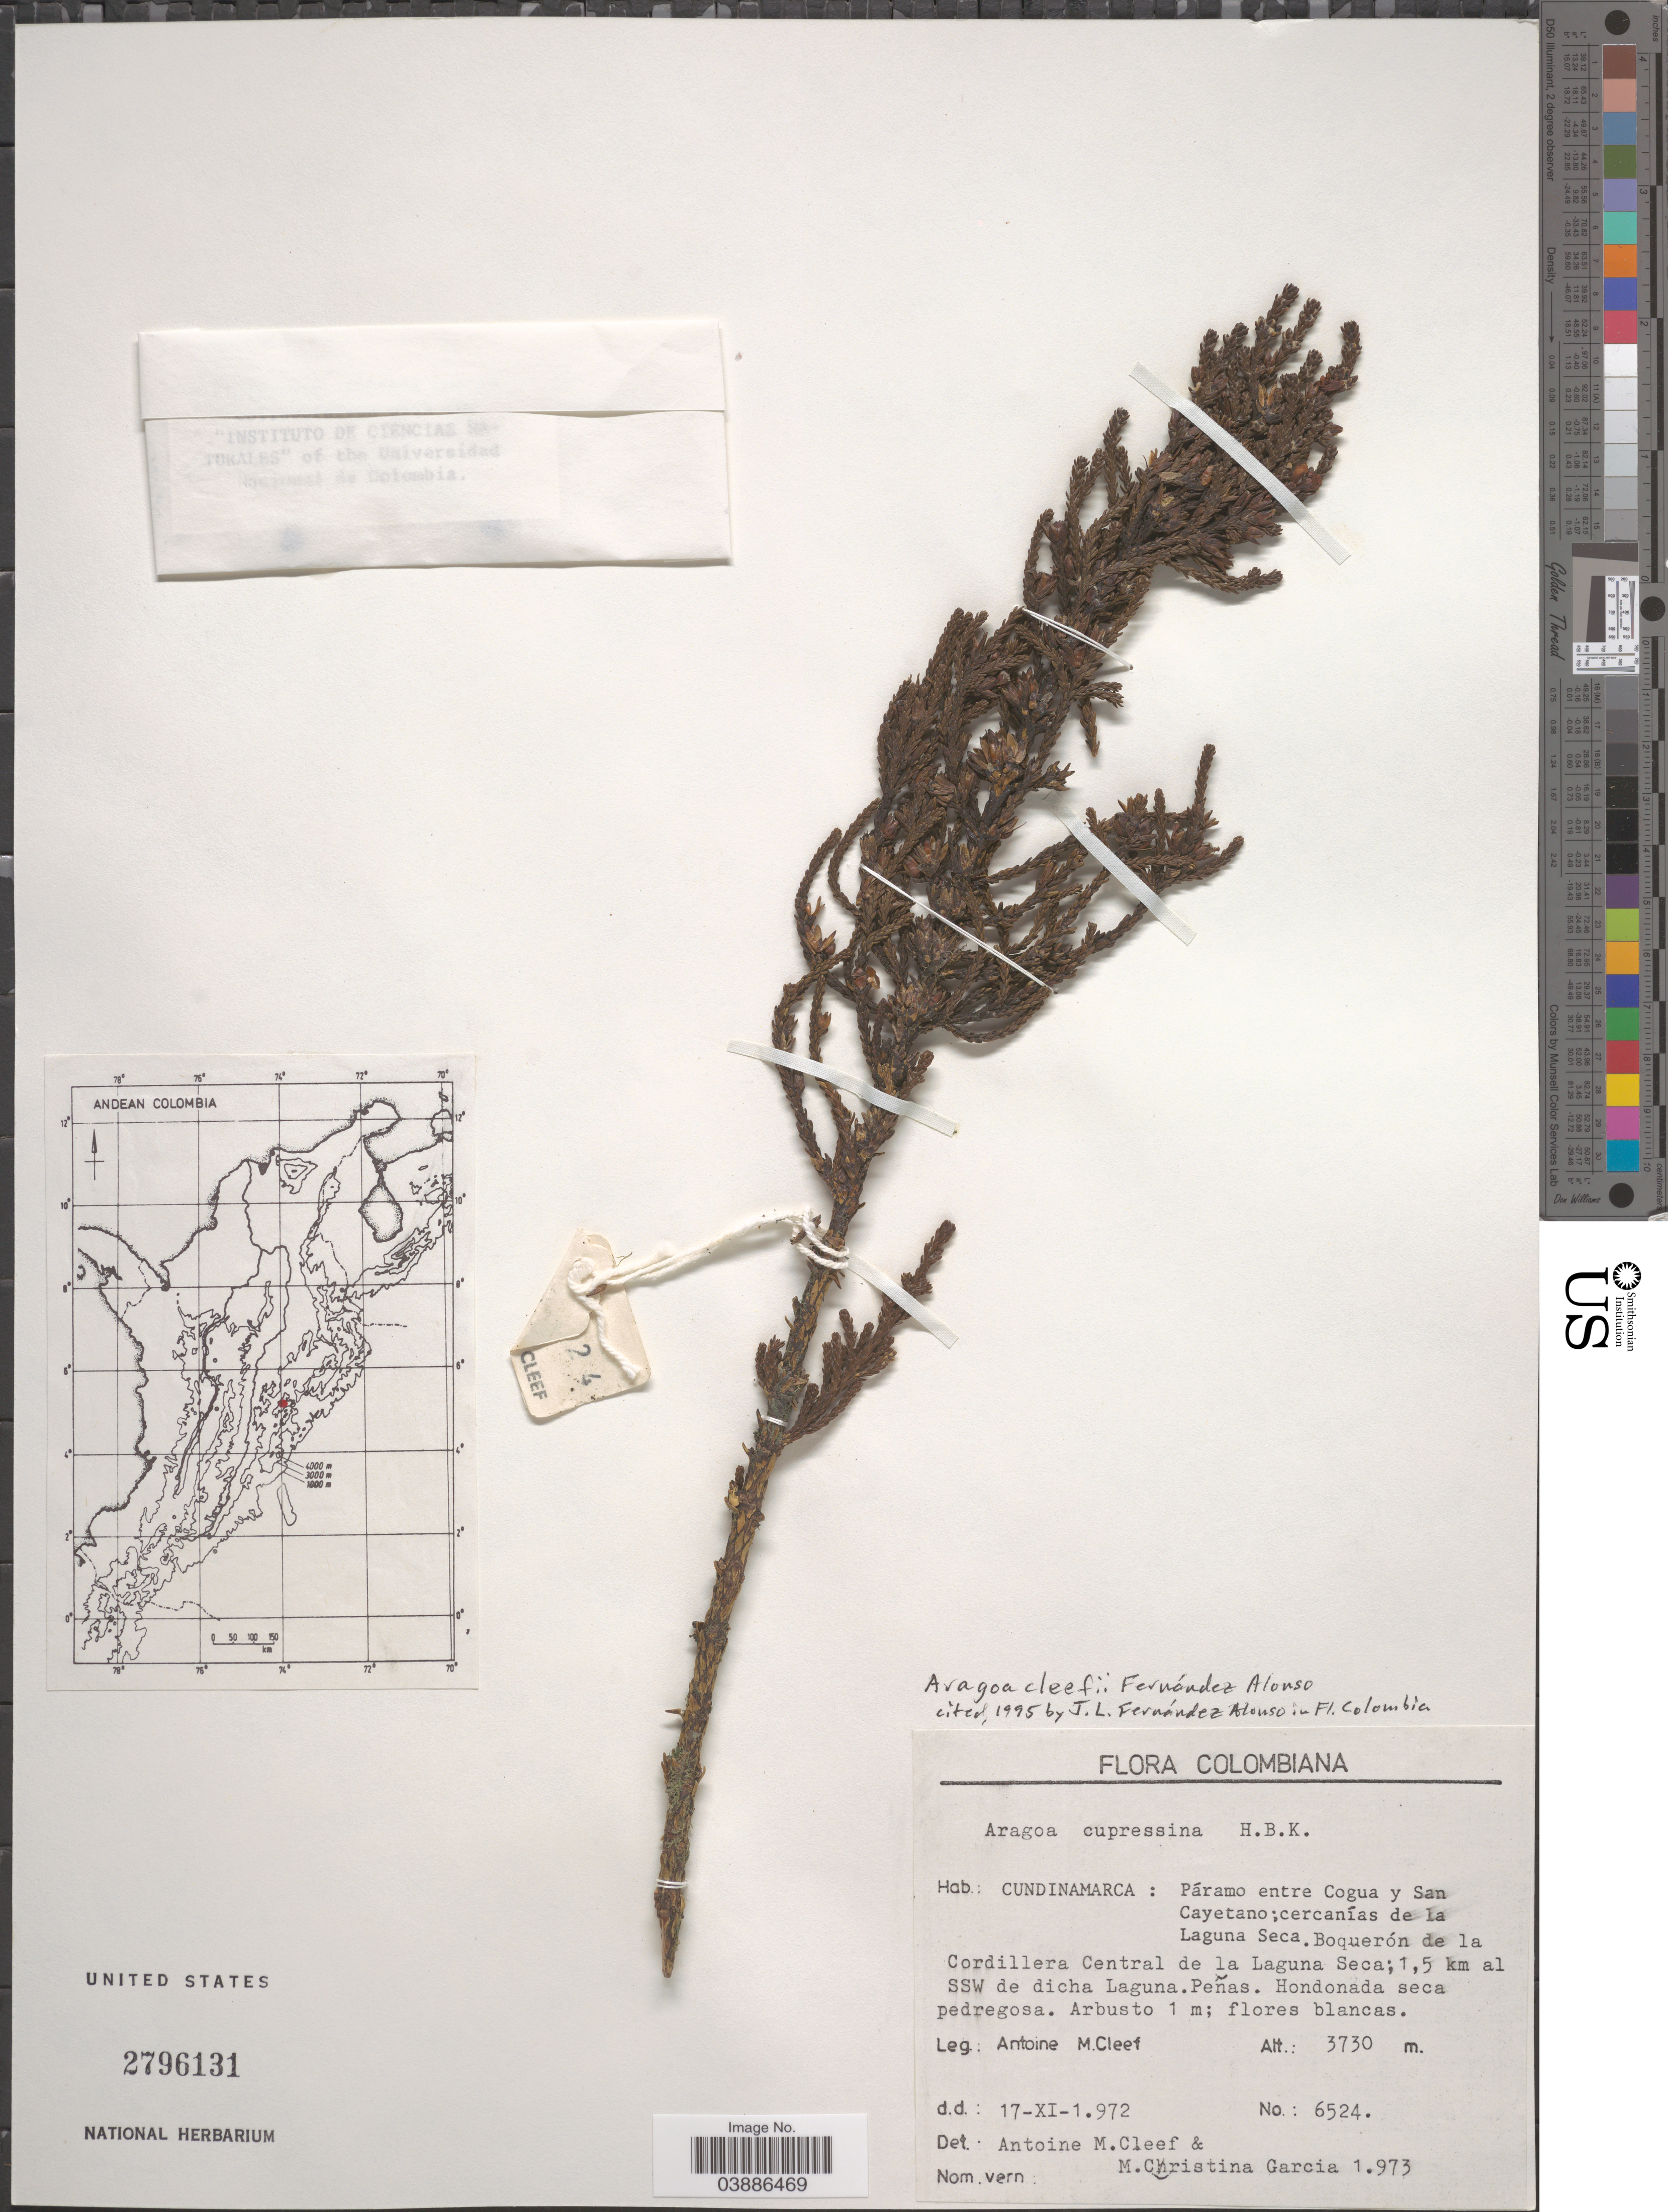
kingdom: Plantae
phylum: Tracheophyta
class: Magnoliopsida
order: Lamiales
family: Plantaginaceae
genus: Aragoa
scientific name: Aragoa cleefii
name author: Fern. Alonso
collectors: A. M. Cleef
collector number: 6524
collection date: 1972-11-17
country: Colombia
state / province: Cundinamarca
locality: Páramo entre Cogua y San Cayetano; cercanías de la Laguna Seca. Boquerón de la Cordillera Central de la Laguna Seca; 1.5 km al SSW de dicha Laguna.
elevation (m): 3730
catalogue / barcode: US 2796131